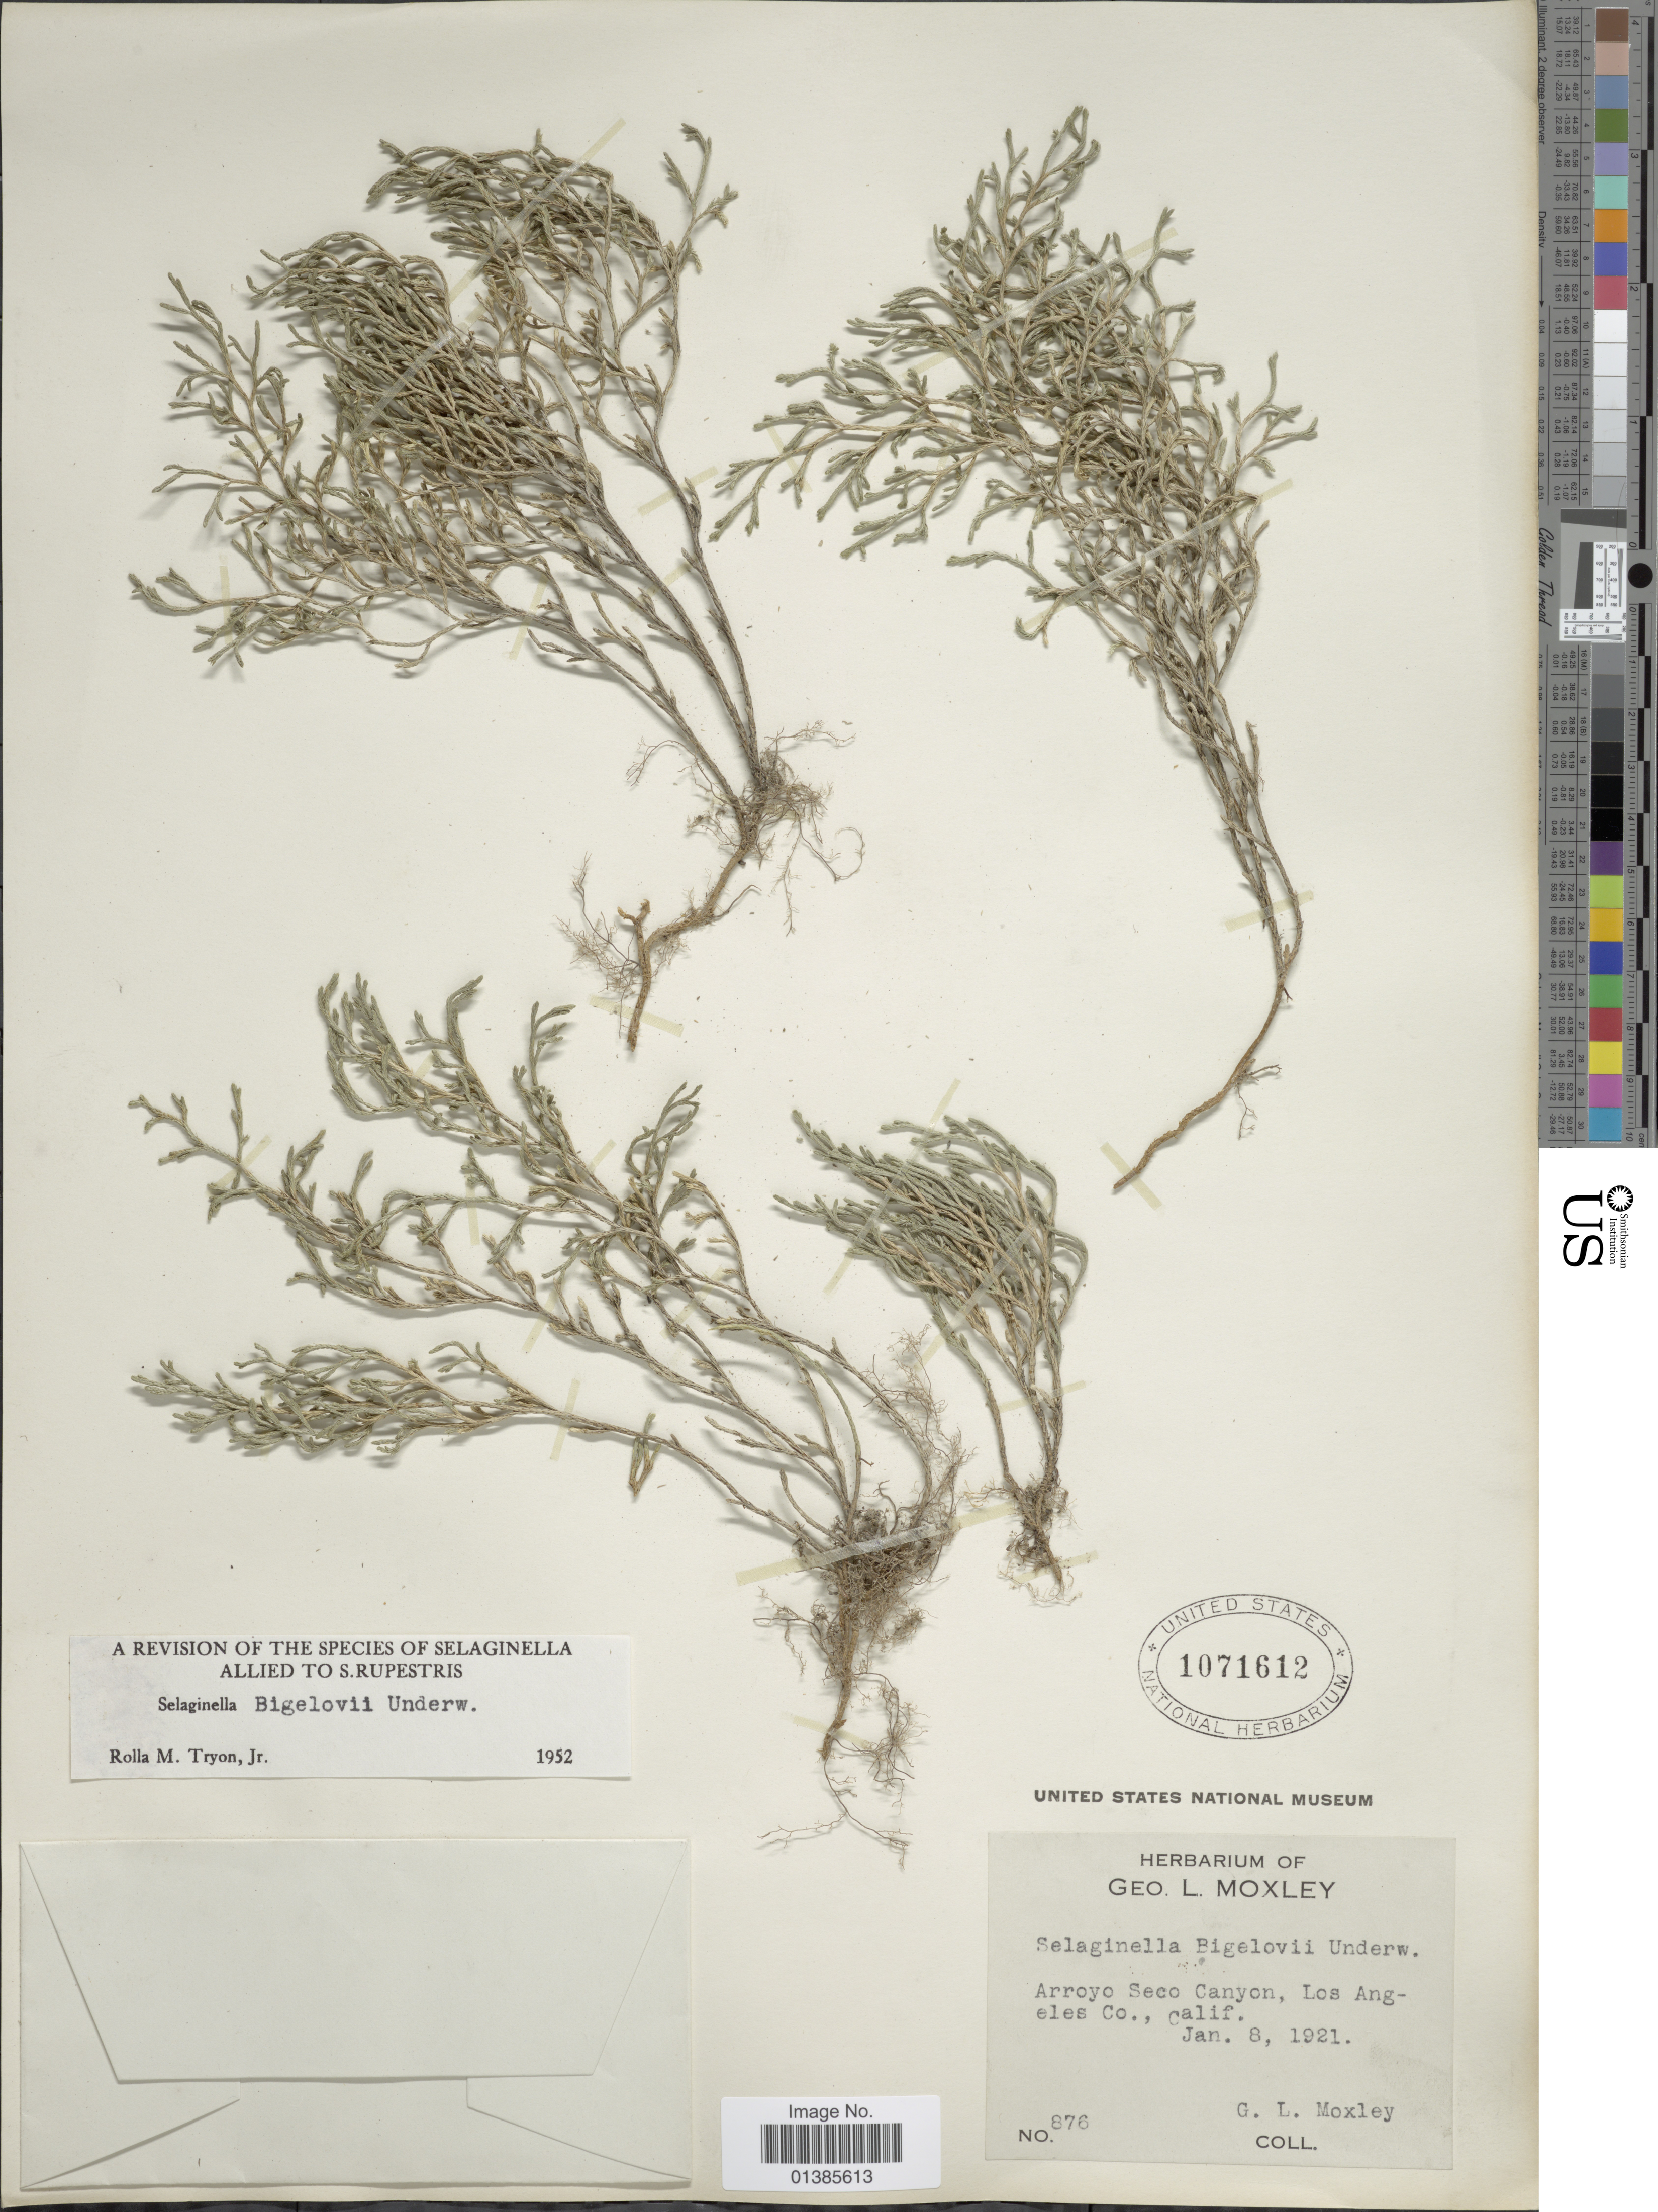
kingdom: Plantae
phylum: Tracheophyta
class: Lycopodiopsida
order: Selaginellales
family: Selaginellaceae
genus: Selaginella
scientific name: Selaginella bigelovii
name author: Underw.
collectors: G. L. Moxley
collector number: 876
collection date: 1921-01-08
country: United States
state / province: California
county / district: Los Angeles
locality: Arroyo Seco Canyon, Los Angeles Co.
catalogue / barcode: US 1071612